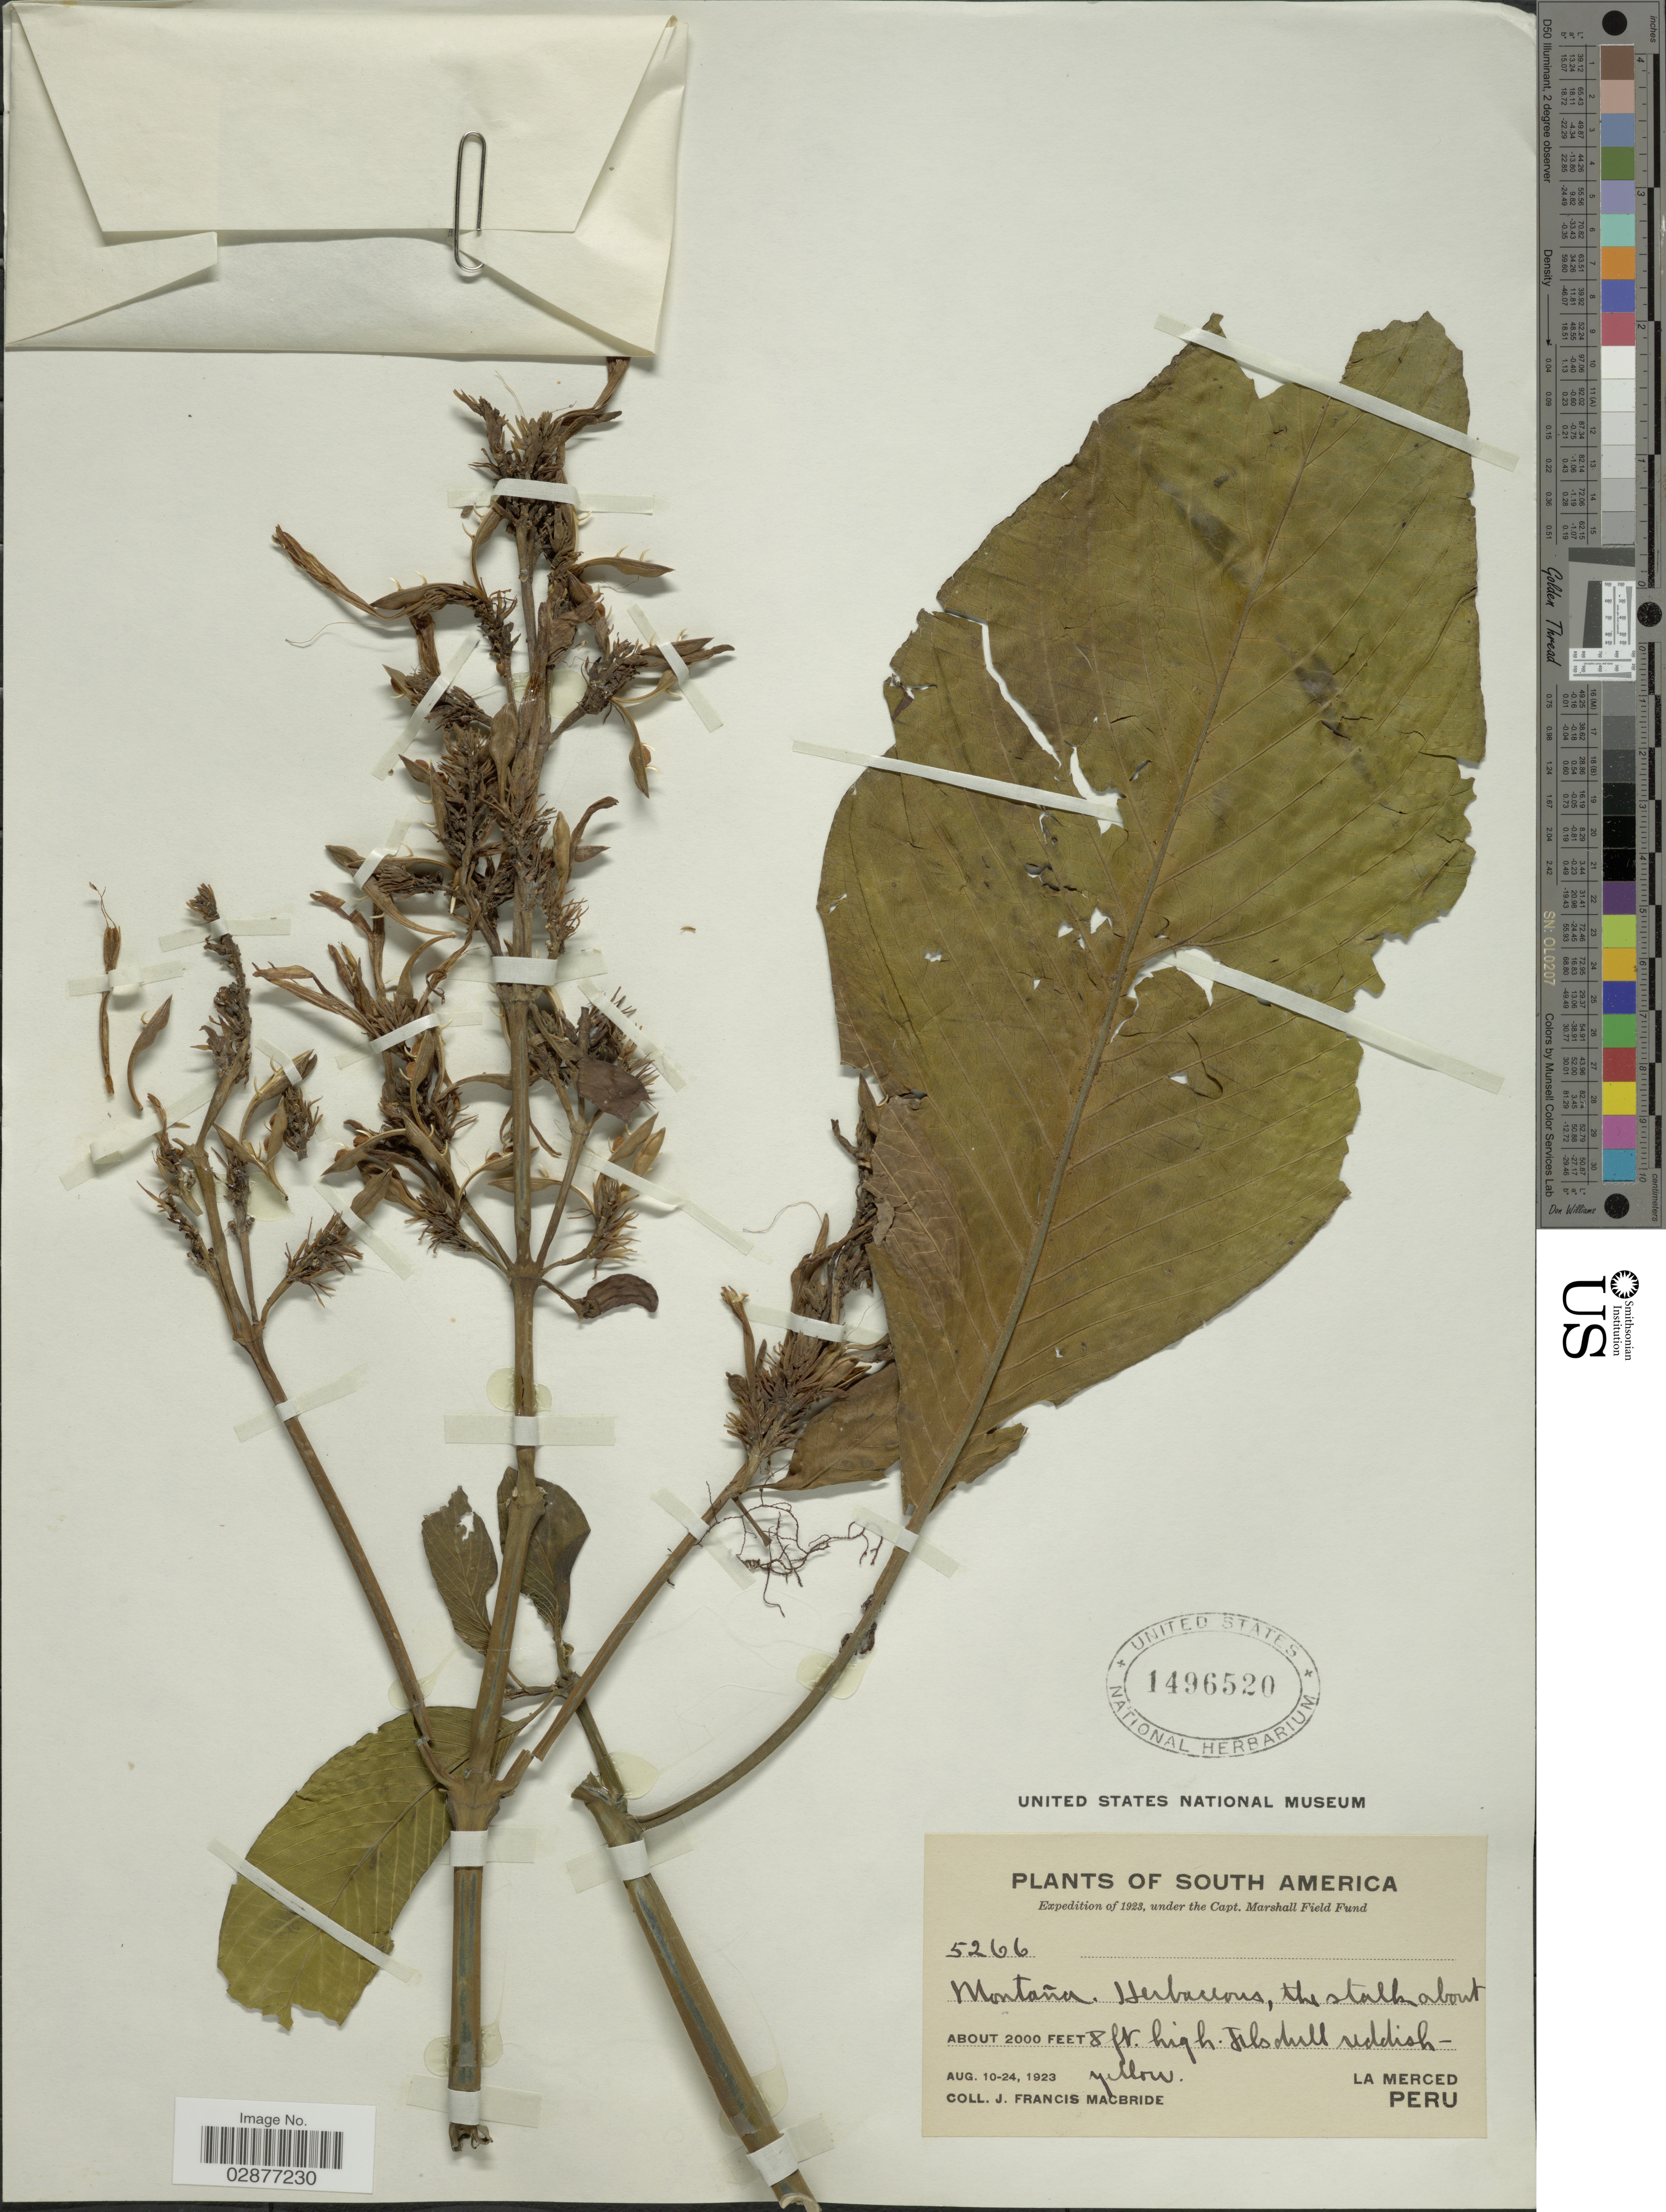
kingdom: Plantae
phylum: Tracheophyta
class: Magnoliopsida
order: Lamiales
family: Acanthaceae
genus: Justicia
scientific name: Justicia appendiculata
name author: (Ruiz & Pav.) Vahl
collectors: J. F. Macbride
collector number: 5266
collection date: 1923-08-10/1923-08-24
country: Peru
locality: La Merced.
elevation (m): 610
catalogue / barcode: US 1496520